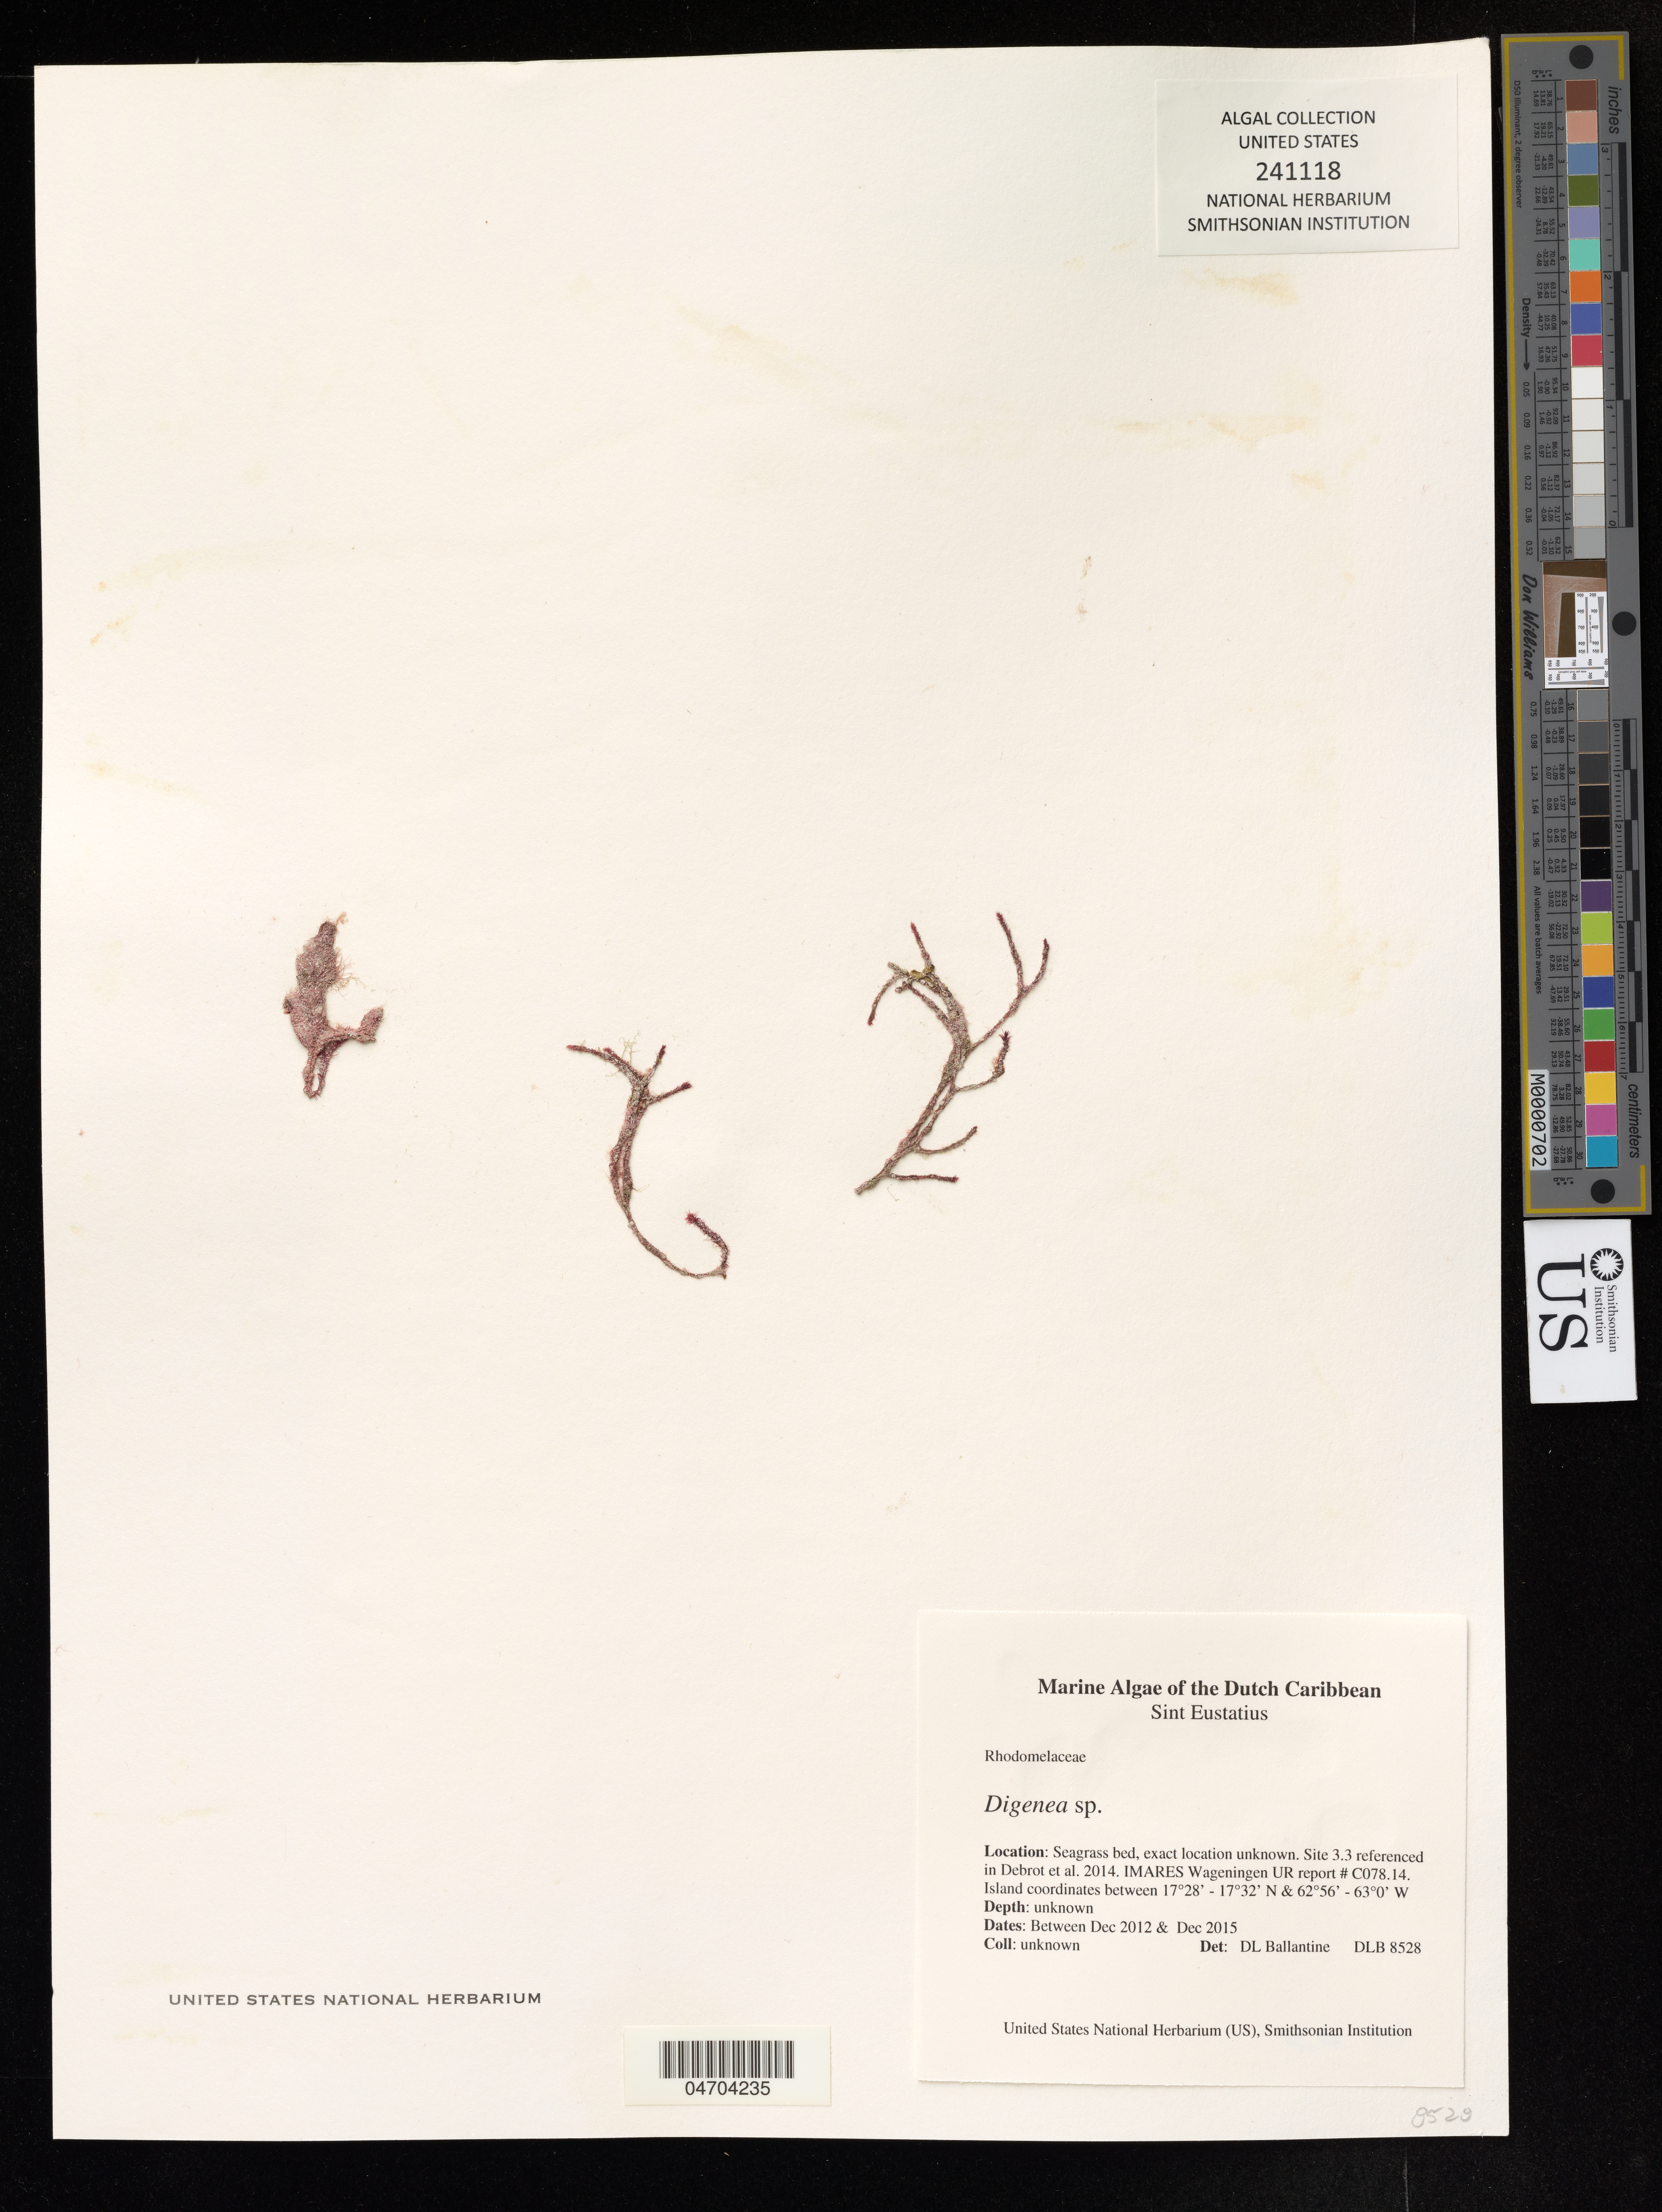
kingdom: Plantae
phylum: Rhodophyta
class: Florideophyceae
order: Ceramiales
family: Rhodomelaceae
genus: Digenea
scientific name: Digenea sp.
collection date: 2012-12/2015-12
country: Netherlands Antilles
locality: Dutch Caribbean, Sint Eustatius.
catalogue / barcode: US 241118